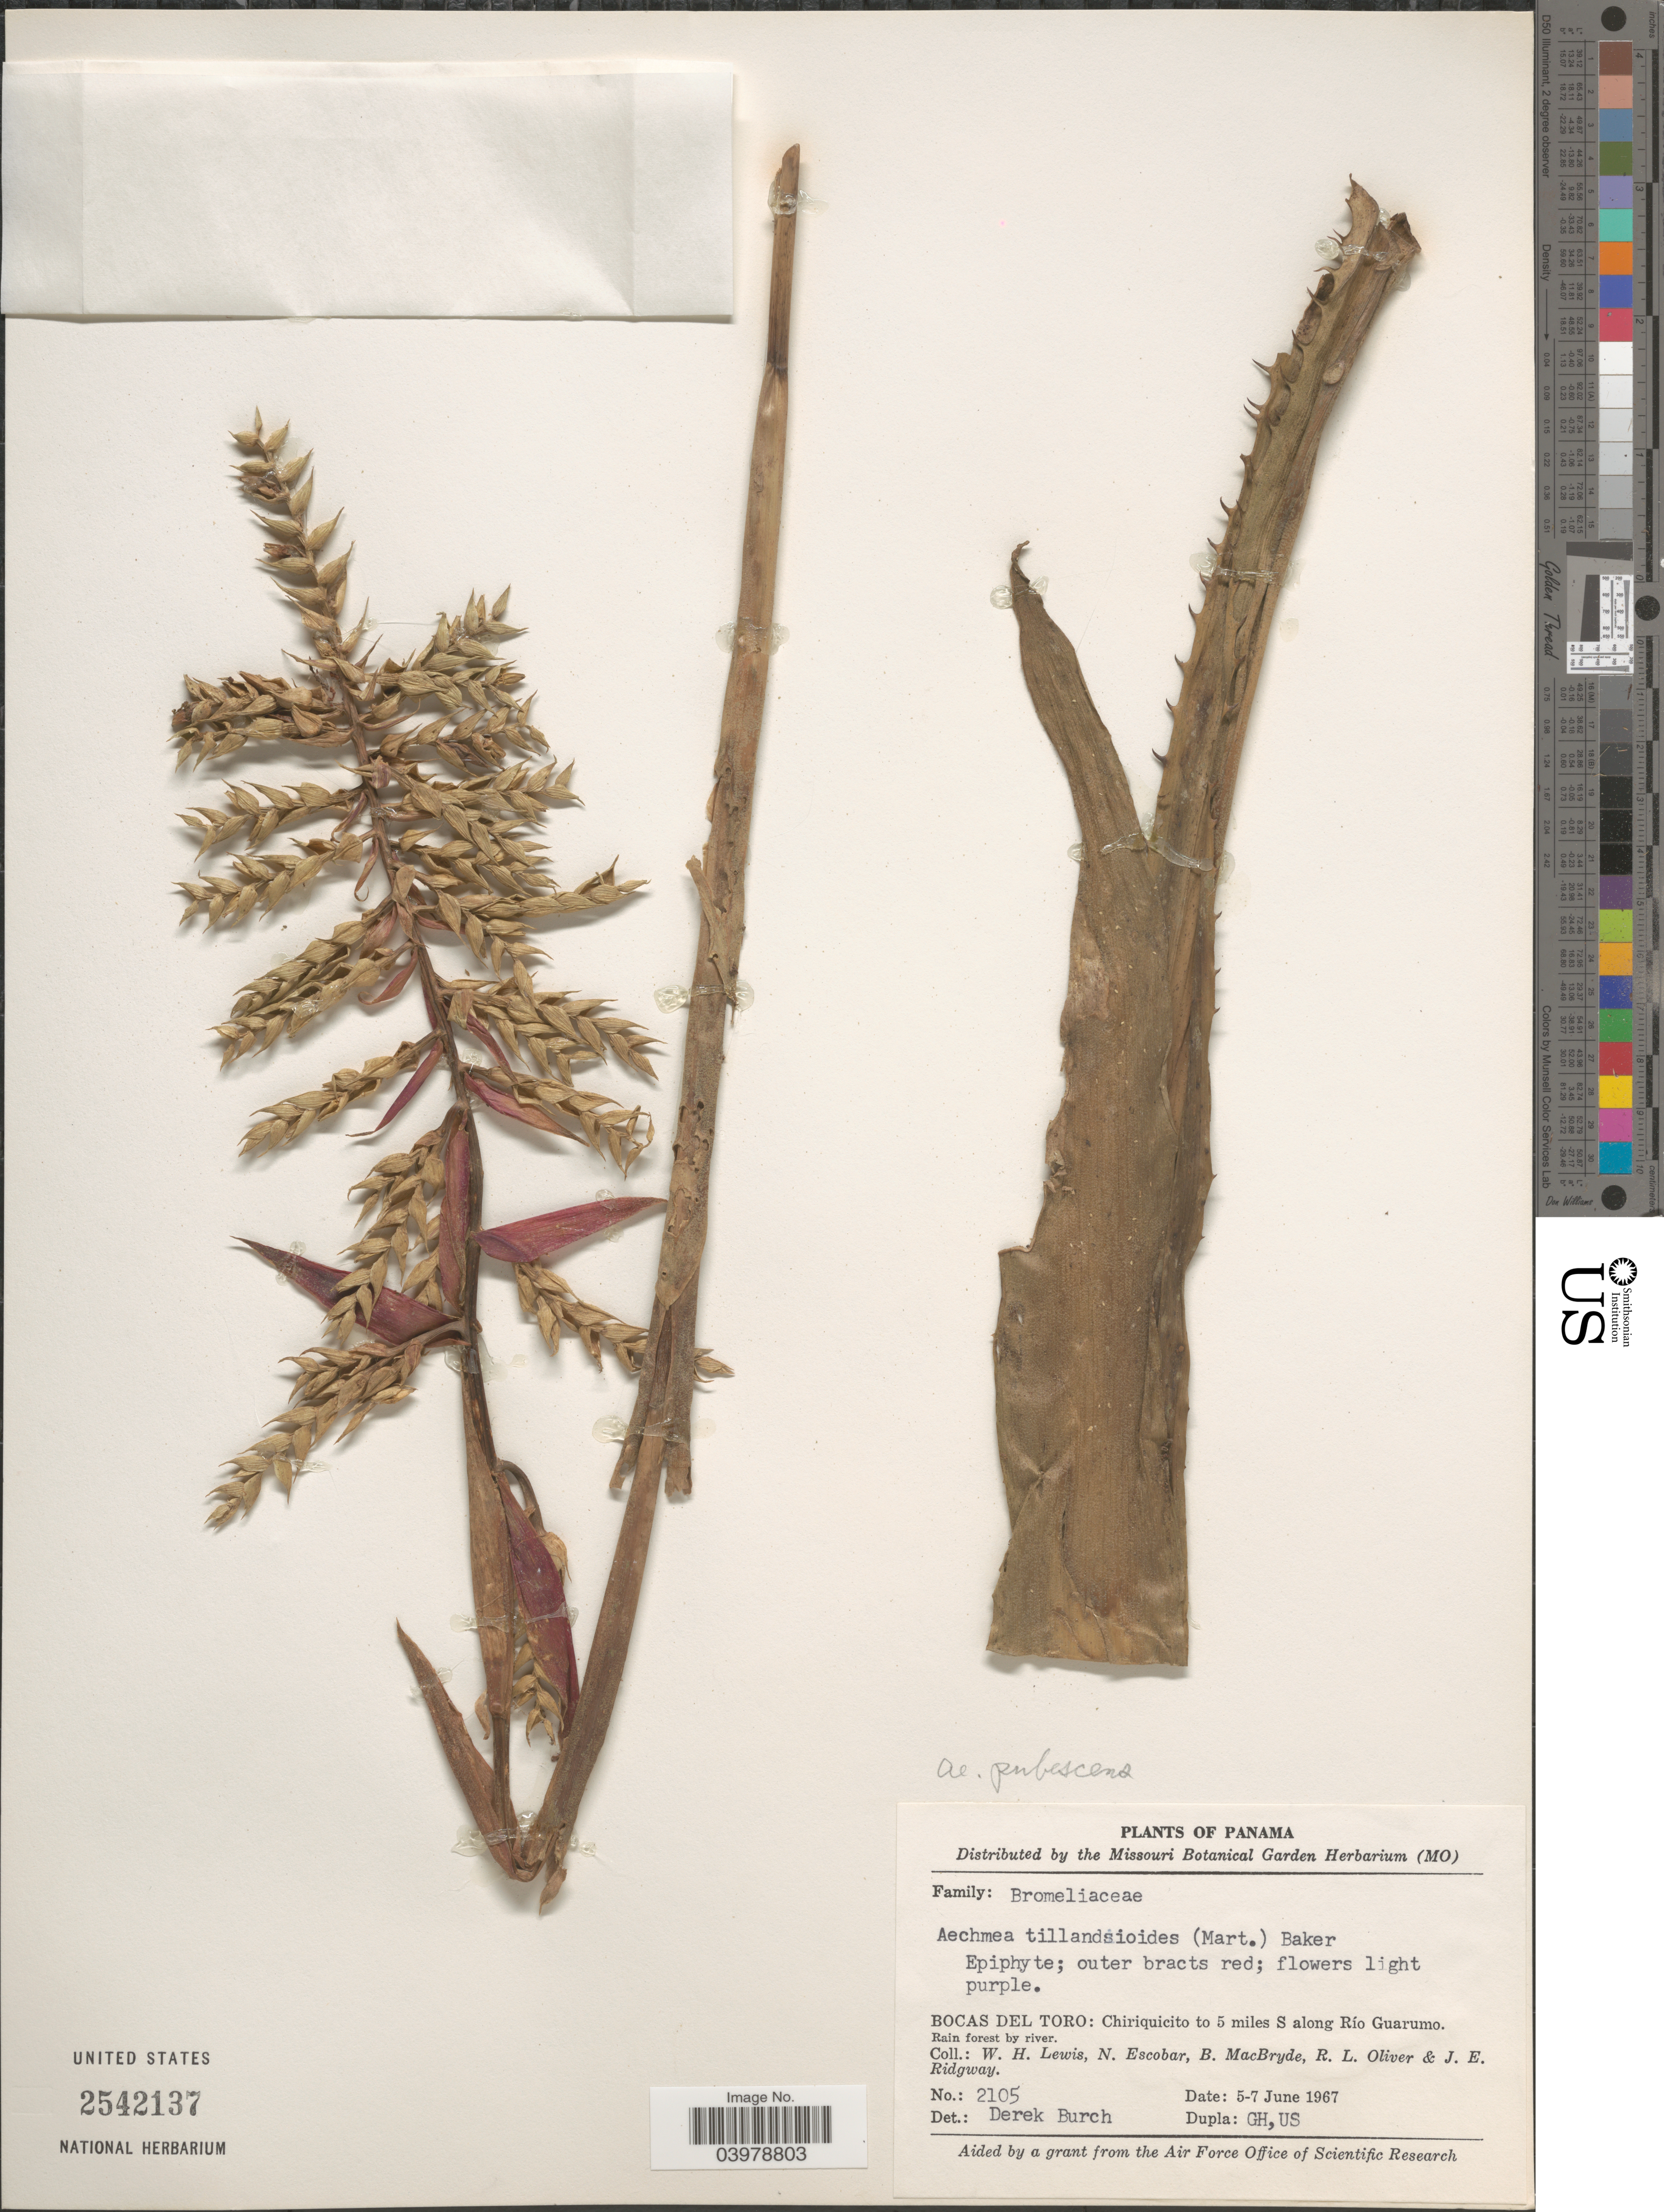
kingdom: Plantae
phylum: Tracheophyta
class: Liliopsida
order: Poales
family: Bromeliaceae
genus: Aechmea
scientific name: Aechmea pubescens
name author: Baker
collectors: W. H. Lewis, N. Escobar, B. MacBryde, R. Oliver & J. Ridgway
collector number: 2105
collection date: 1967-06-05/1967-06-07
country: Panama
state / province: Bocas del Toro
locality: Chiriquicito to 5 miles S along Río Guarumo.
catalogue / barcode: US 2542137